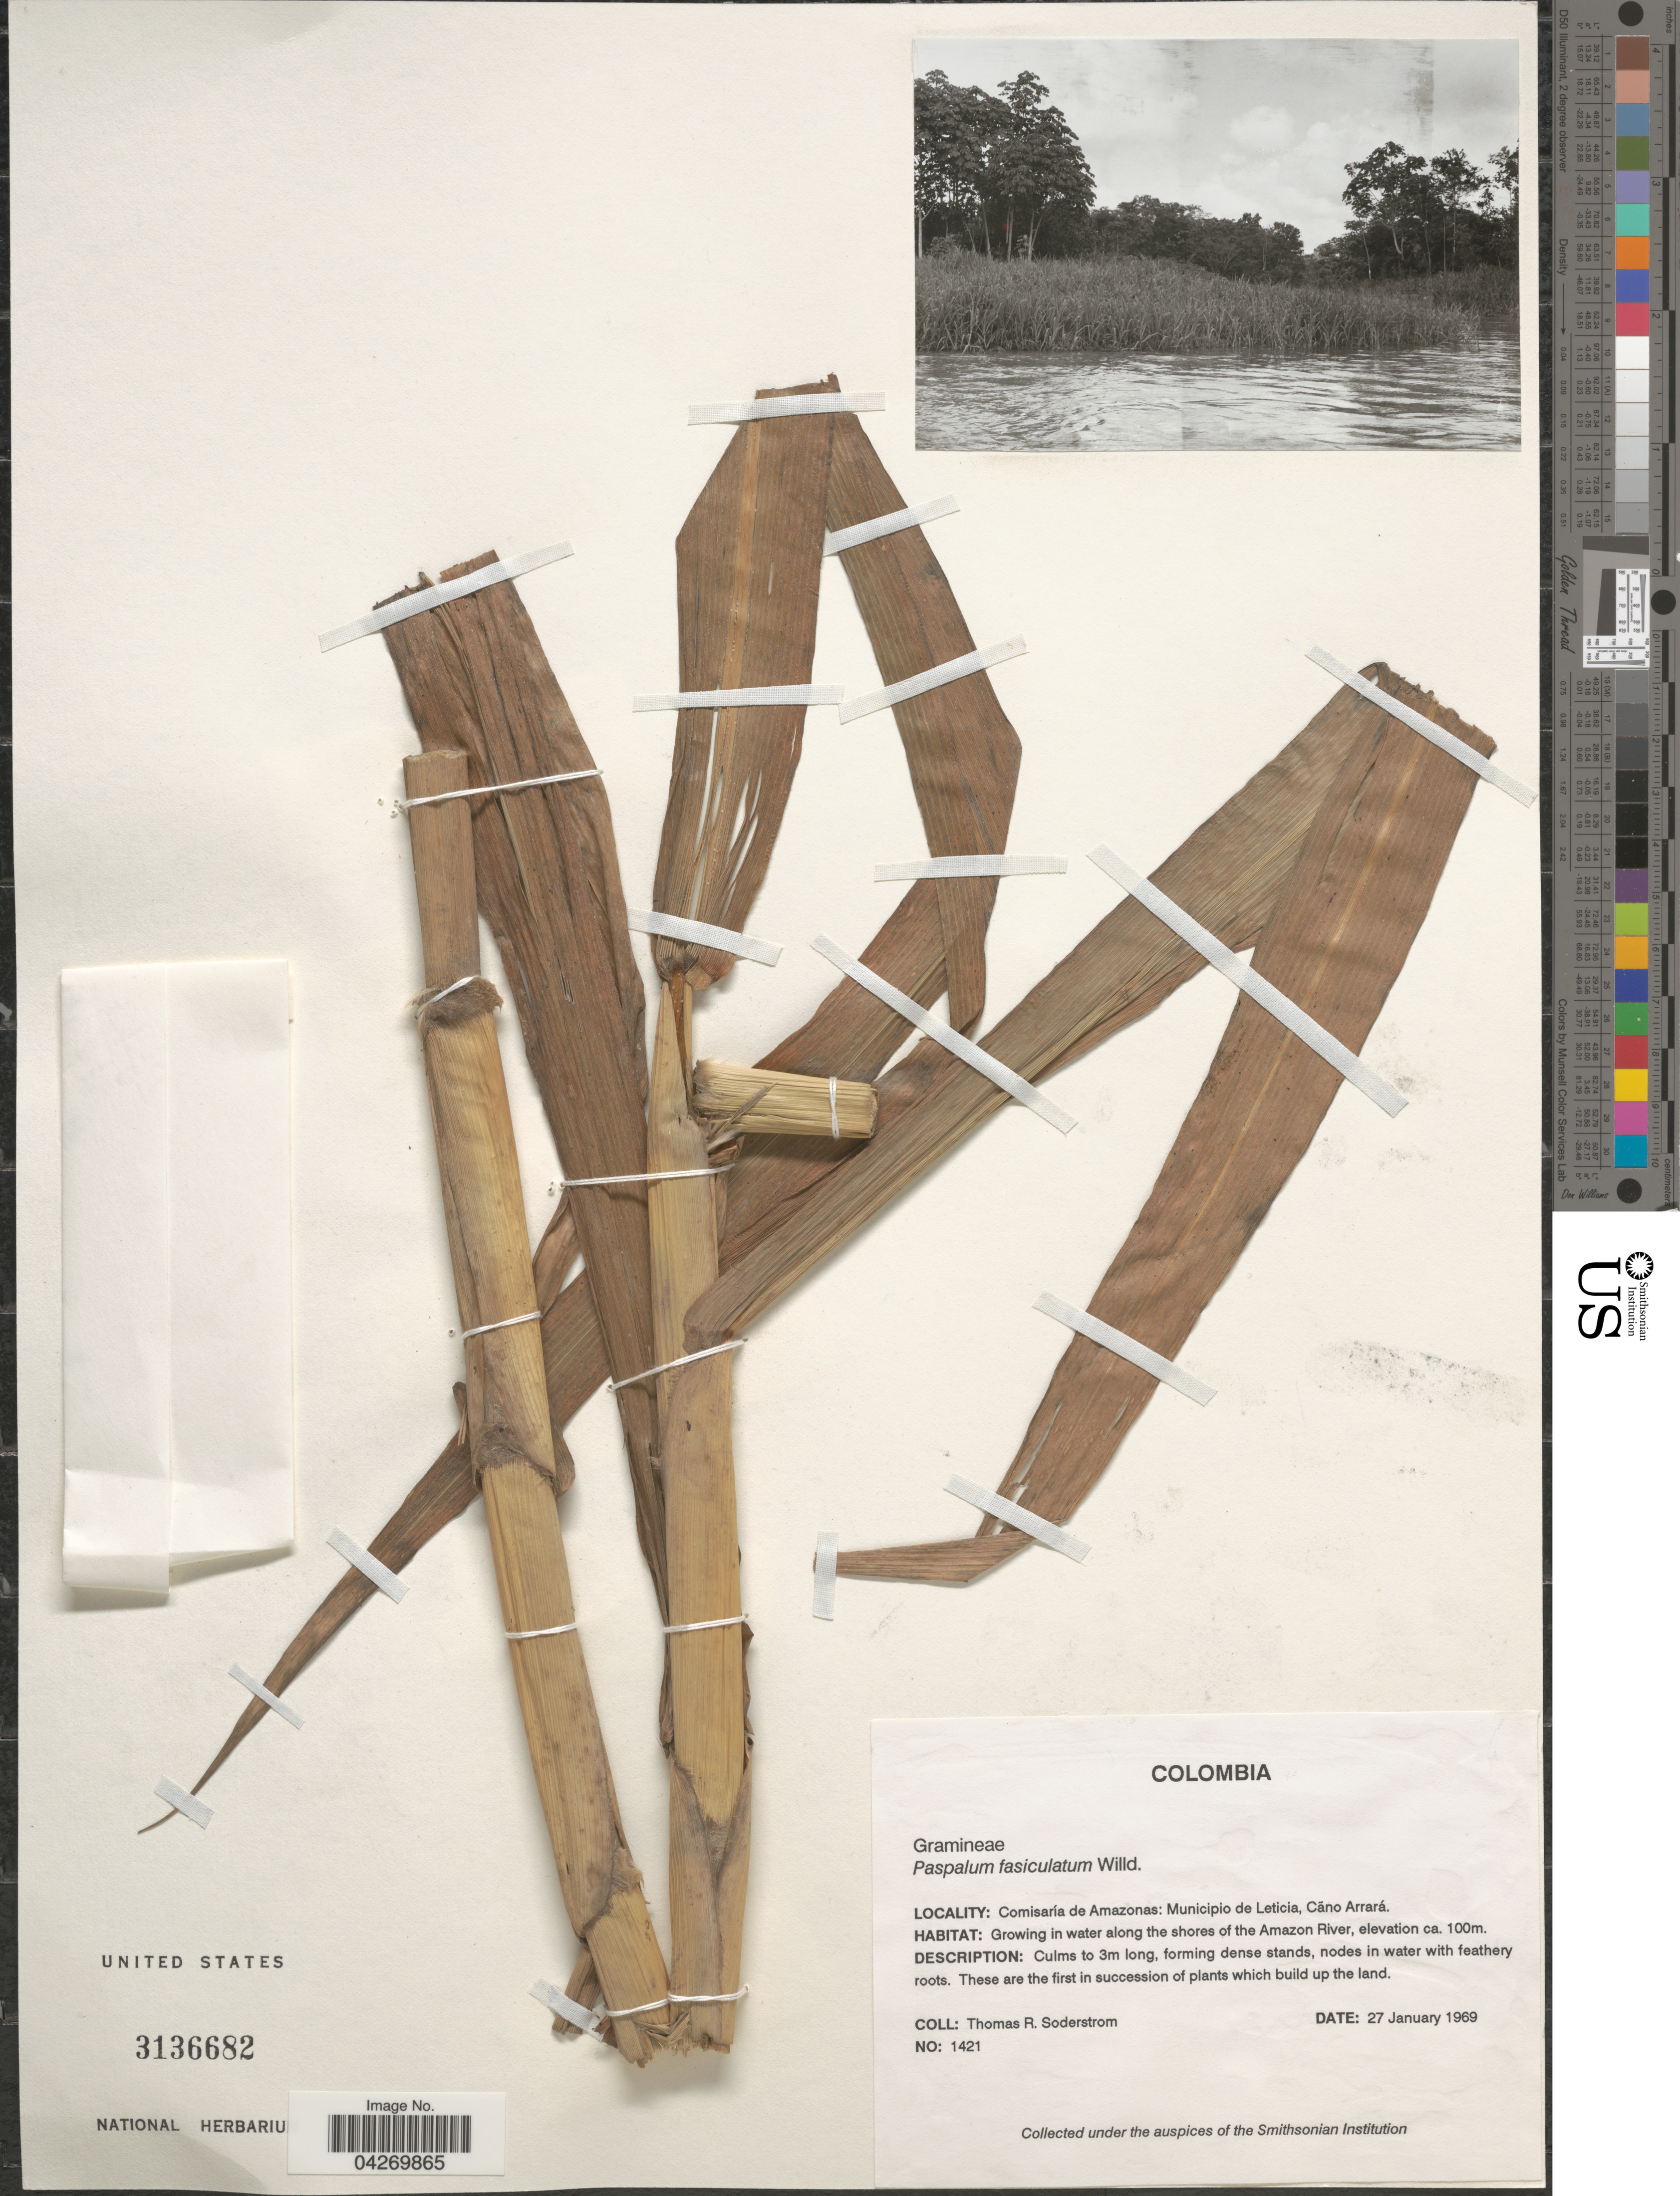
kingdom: Plantae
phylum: Tracheophyta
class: Liliopsida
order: Poales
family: Poaceae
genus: Paspalum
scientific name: Paspalum fasciculatum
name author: Willd. ex Flüggé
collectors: T. R. Soderstrom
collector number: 1421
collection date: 1969-01-27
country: Colombia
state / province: Amazônas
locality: Comisaría de Amazonas: Municipio de Leticia, Caño Arrará. In water along the shores of the Amazon River.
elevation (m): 100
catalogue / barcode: US 3136682